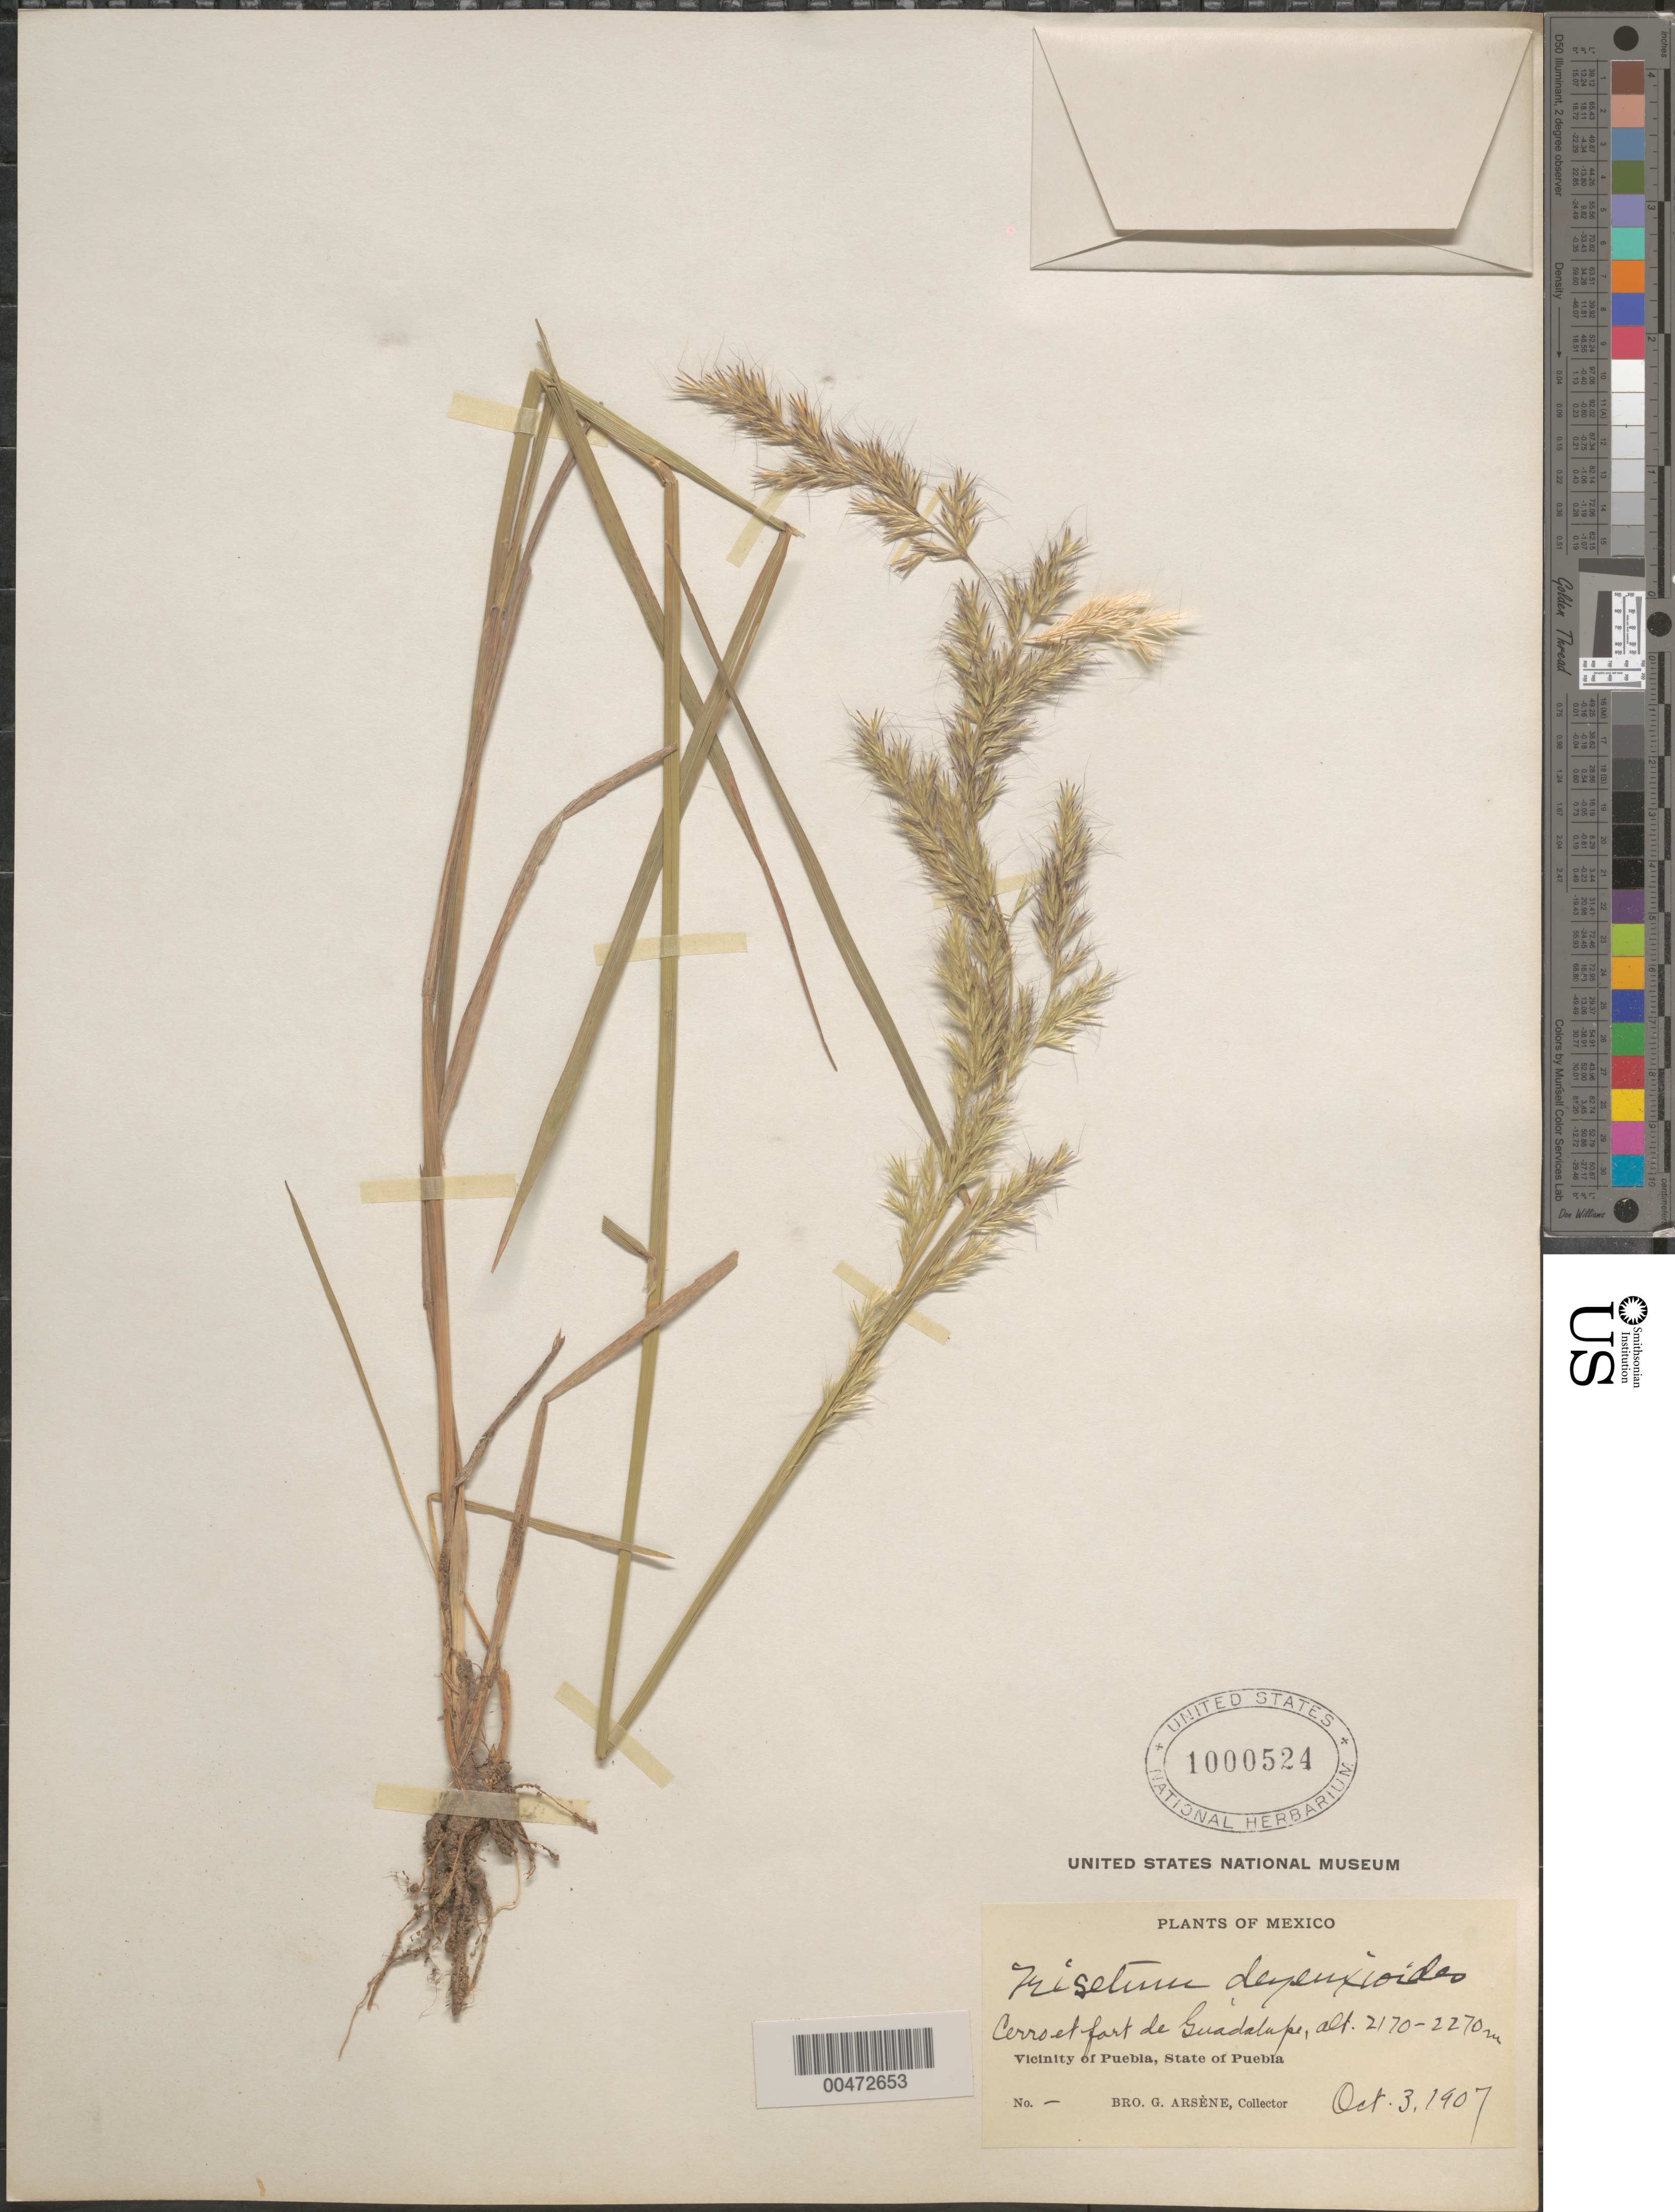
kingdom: Plantae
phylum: Tracheophyta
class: Liliopsida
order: Poales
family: Poaceae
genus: Trisetum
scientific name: Trisetum deyeuxioides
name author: (Kunth) Kunth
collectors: Bro. G. Arsène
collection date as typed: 3 Oct 1907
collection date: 1907-10-03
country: Mexico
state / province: Puebla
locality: Cerro & fort of Guadalupe, vicinity of Puebla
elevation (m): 2170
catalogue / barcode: US 1000524